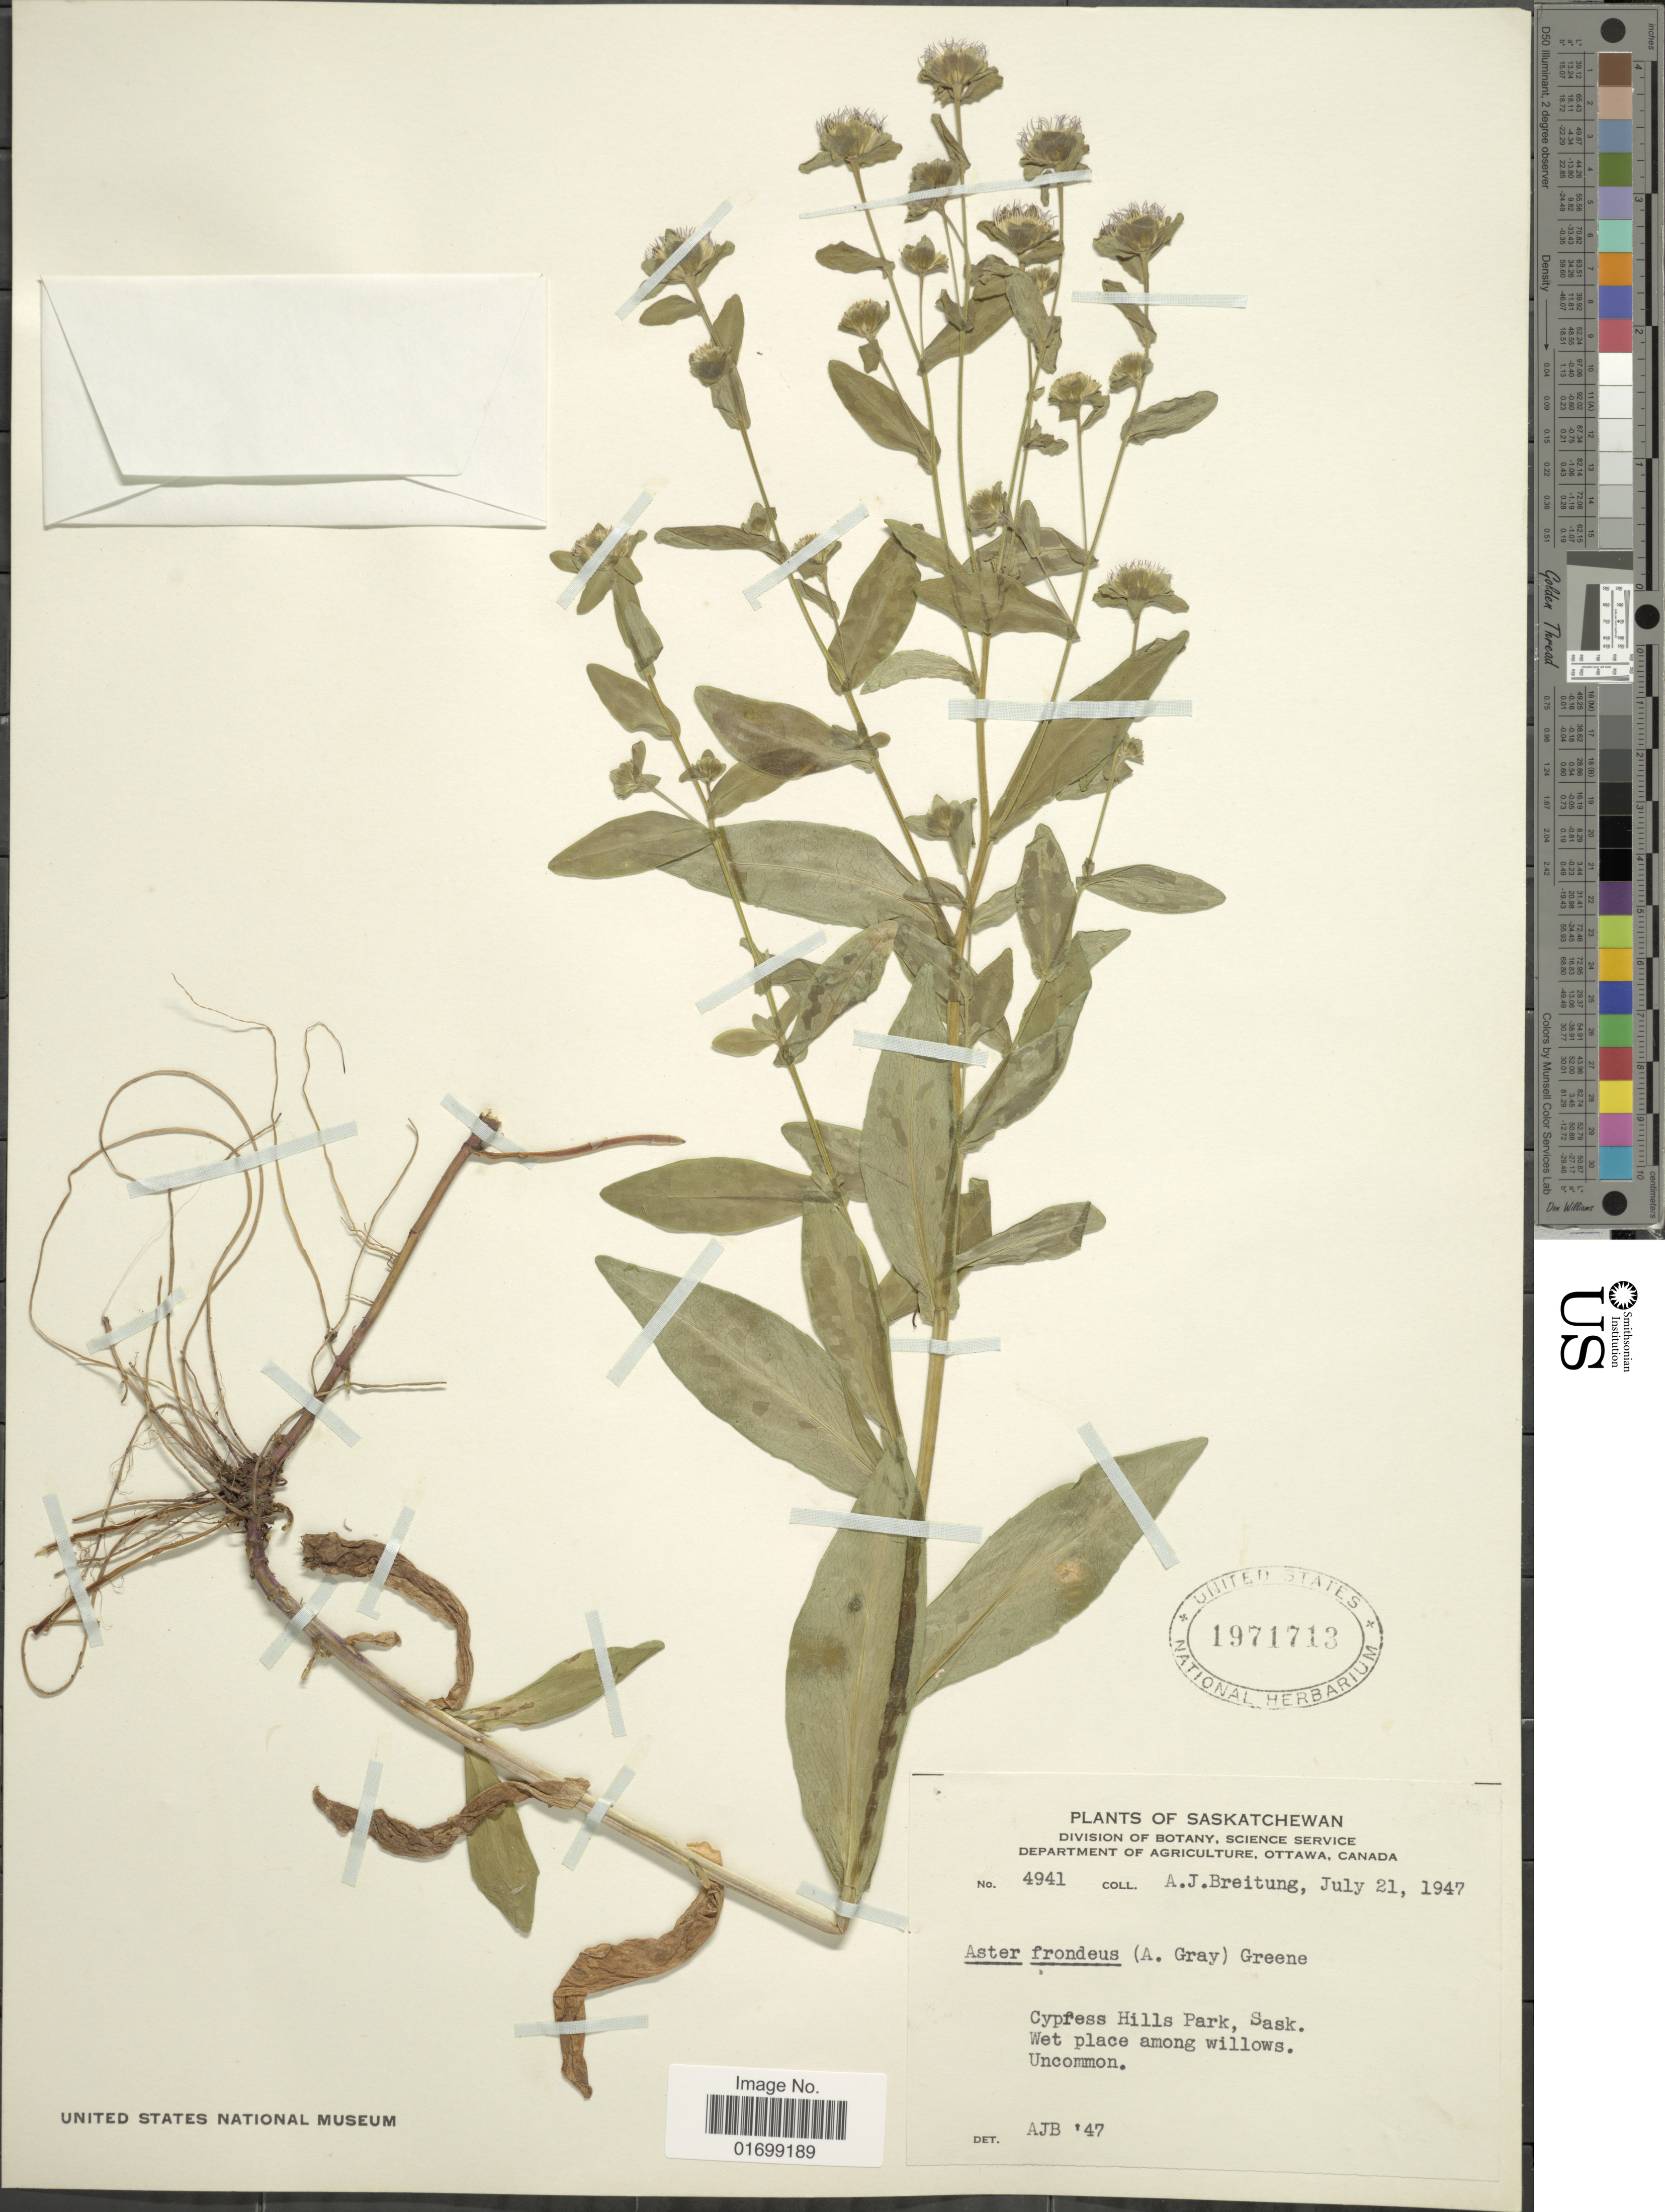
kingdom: Plantae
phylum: Tracheophyta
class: Magnoliopsida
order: Asterales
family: Asteraceae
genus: Symphyotrichum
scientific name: Symphyotrichum foliaceum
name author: (Lindl. ex DC.) G.L. Nesom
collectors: A. Breitung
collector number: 4941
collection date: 1947-07-21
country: Canada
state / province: Saskatchewan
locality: Cypress Hills Park, Sask., among willows.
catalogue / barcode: US 1971713